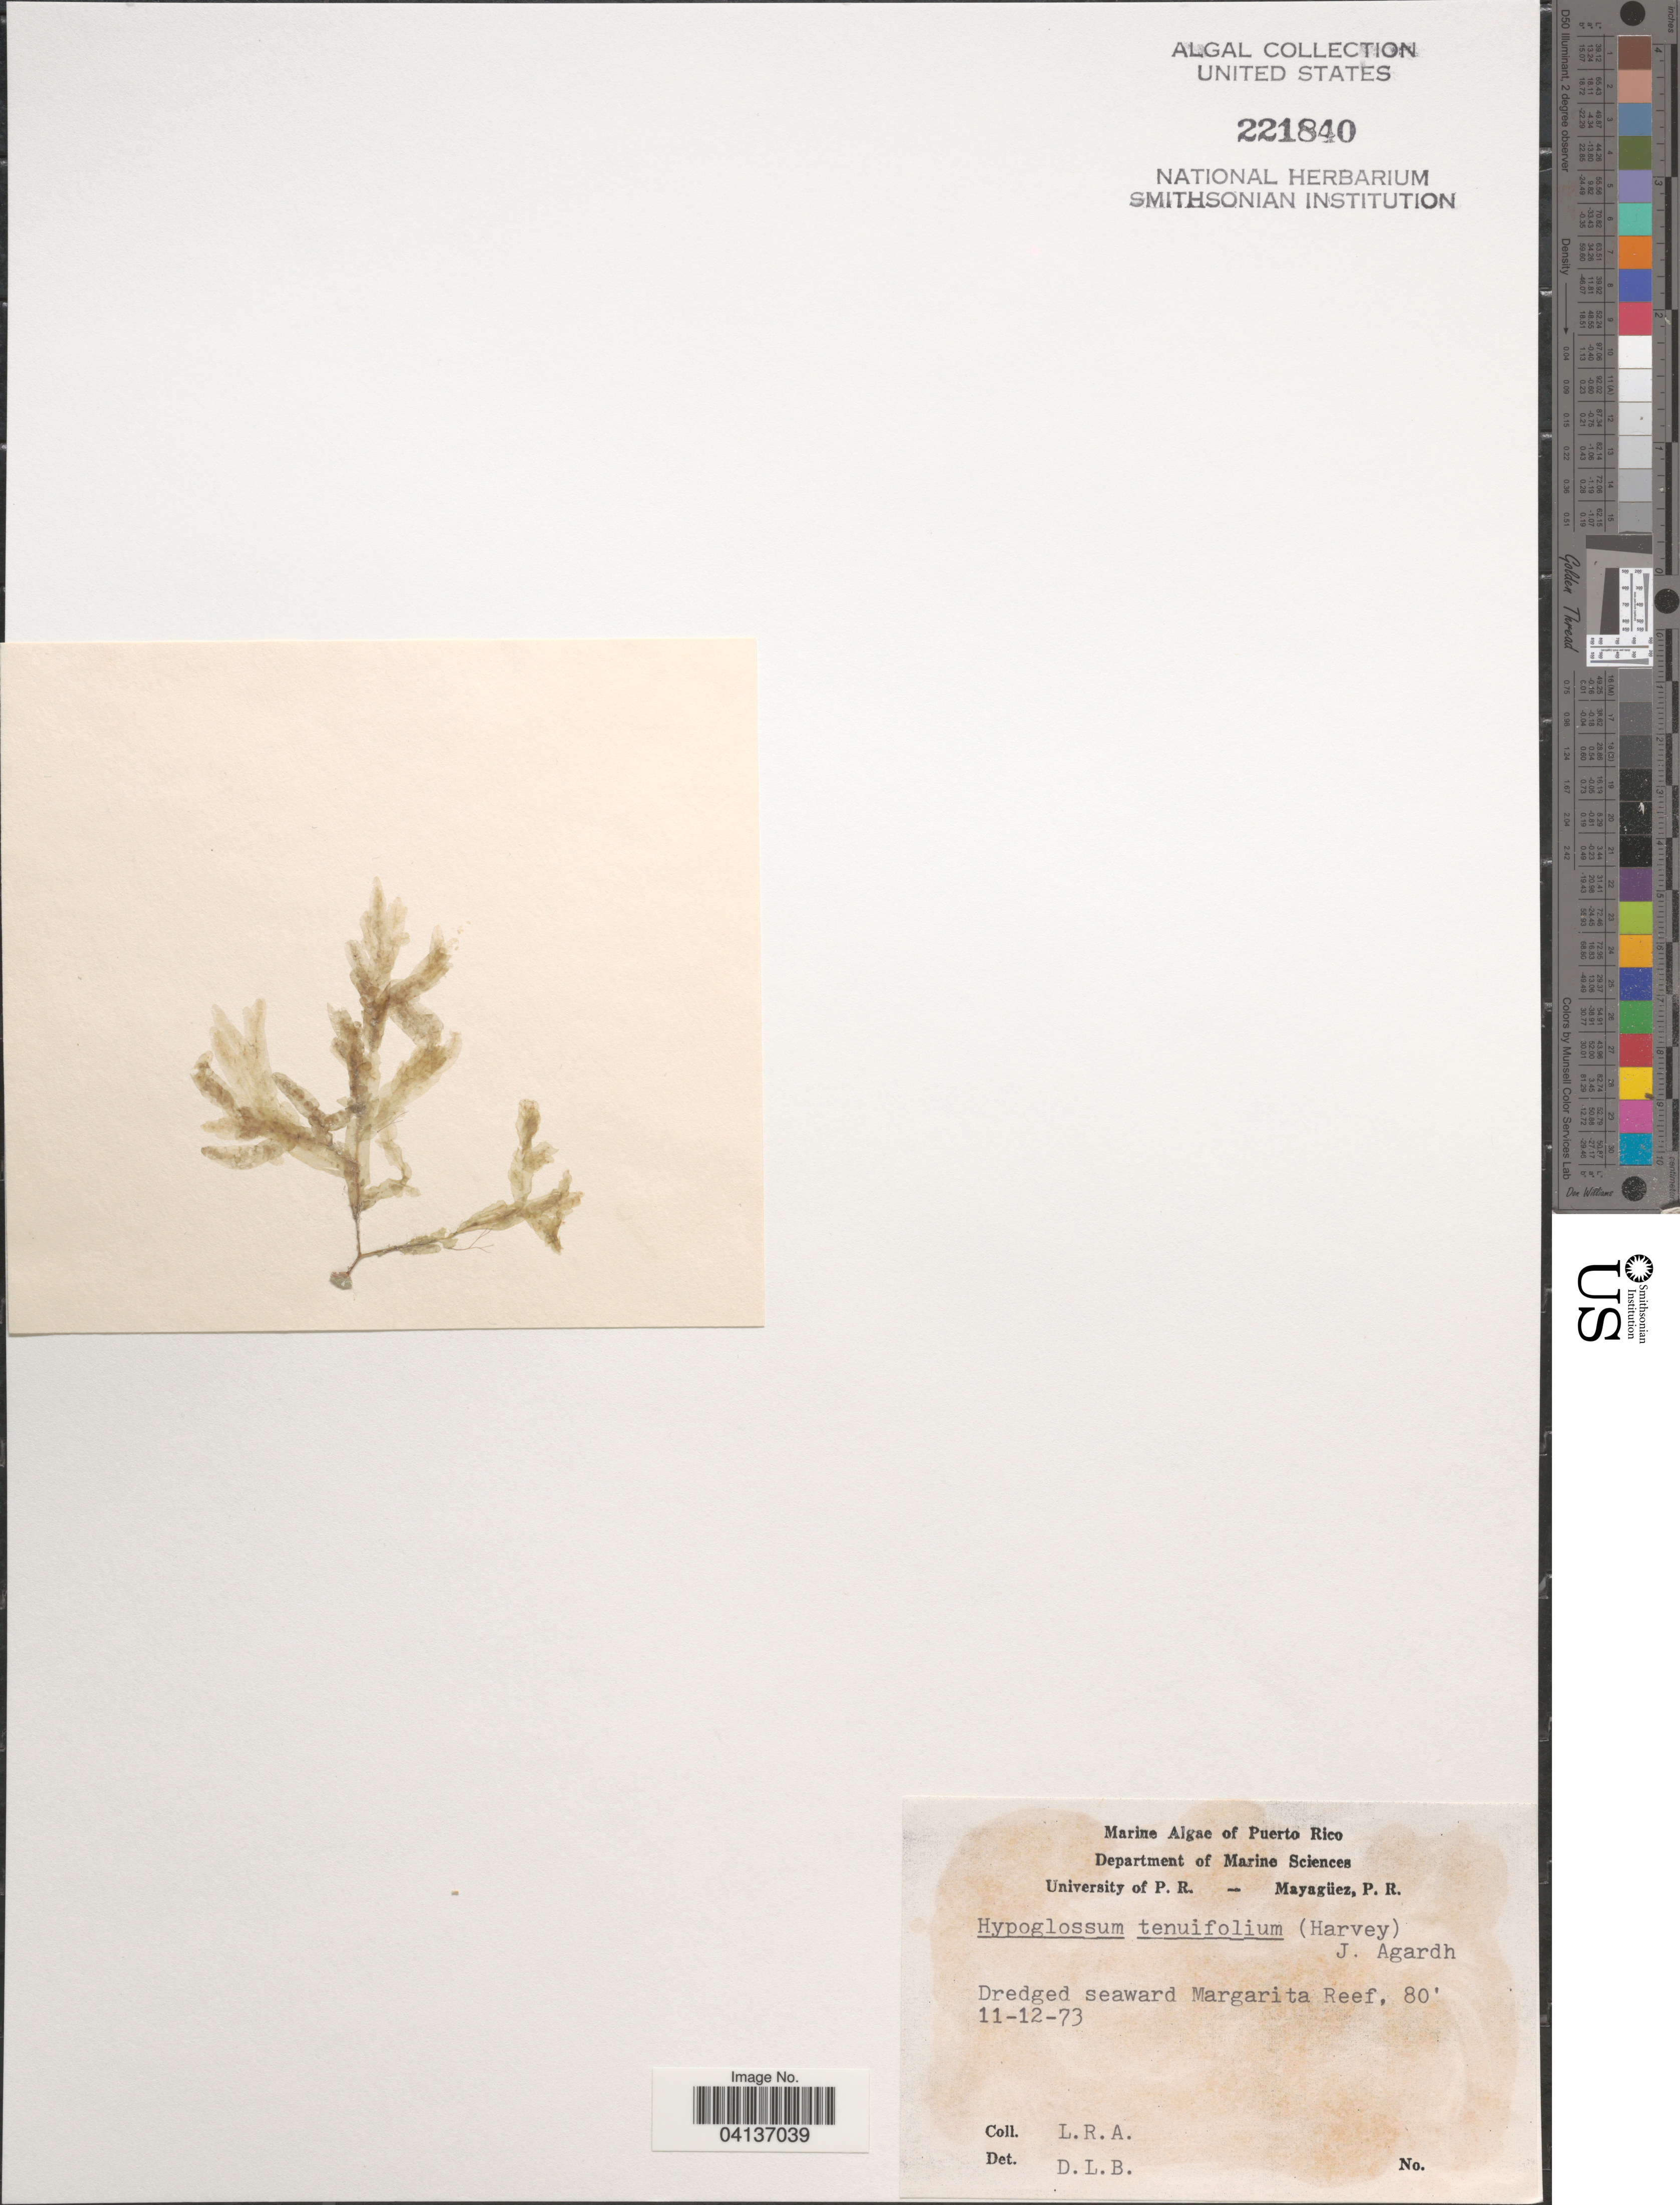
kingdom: Plantae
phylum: Rhodophyta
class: Florideophyceae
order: Ceramiales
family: Delesseriaceae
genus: Hypoglossum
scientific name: Hypoglossum tenuifolium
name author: (Harv.) J. Agardh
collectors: L. R. A.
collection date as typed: Transcribed d/m/y: 11/12/73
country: Puerto Rico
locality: Dredged seaward Margarita Reef.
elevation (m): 24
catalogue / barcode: US 221840